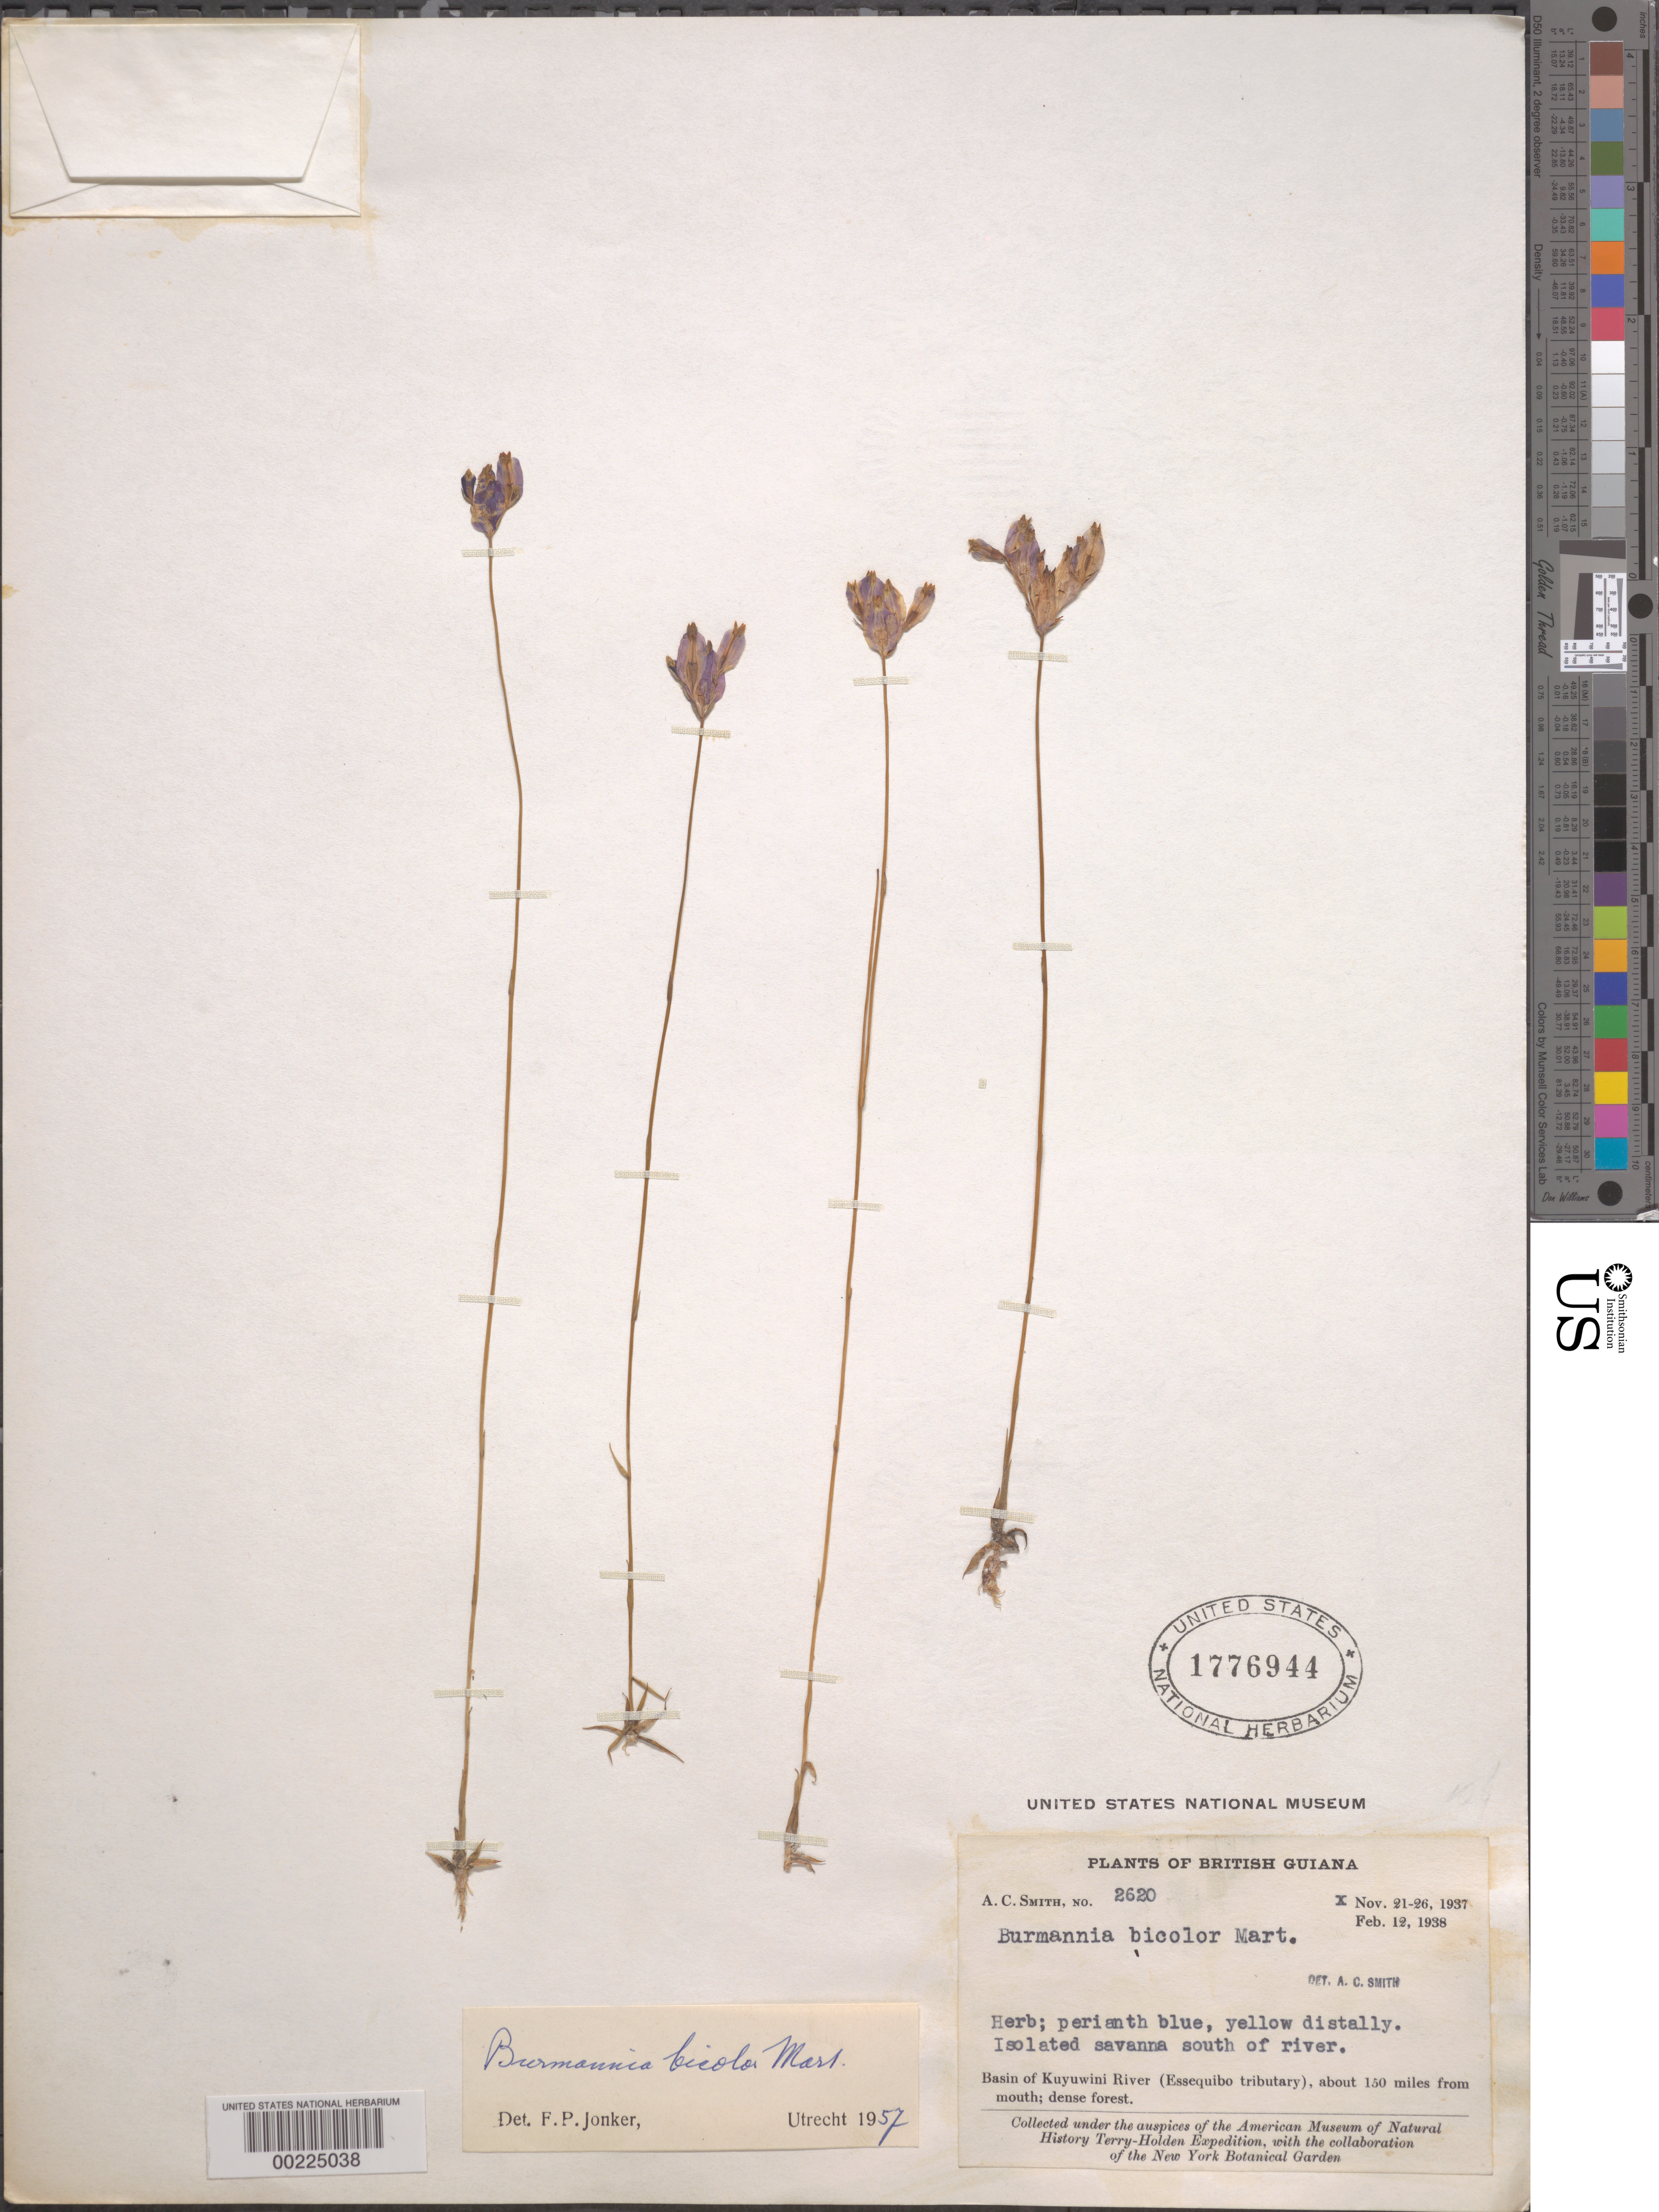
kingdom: Plantae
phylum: Tracheophyta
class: Liliopsida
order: Dioscoreales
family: Burmanniaceae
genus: Burmannia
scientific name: Burmannia bicolor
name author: Mart.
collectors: A. C. Smith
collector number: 2620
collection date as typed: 21 Nov 1937 to 26 Nov 1937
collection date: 1937-11-21/1937-11-26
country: Guyana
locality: Basin of kuyuwini river (essequibo tributary), ca 150 mi from mouth, isolated savanna s of river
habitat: Savanna; dense forest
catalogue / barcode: US 1776944